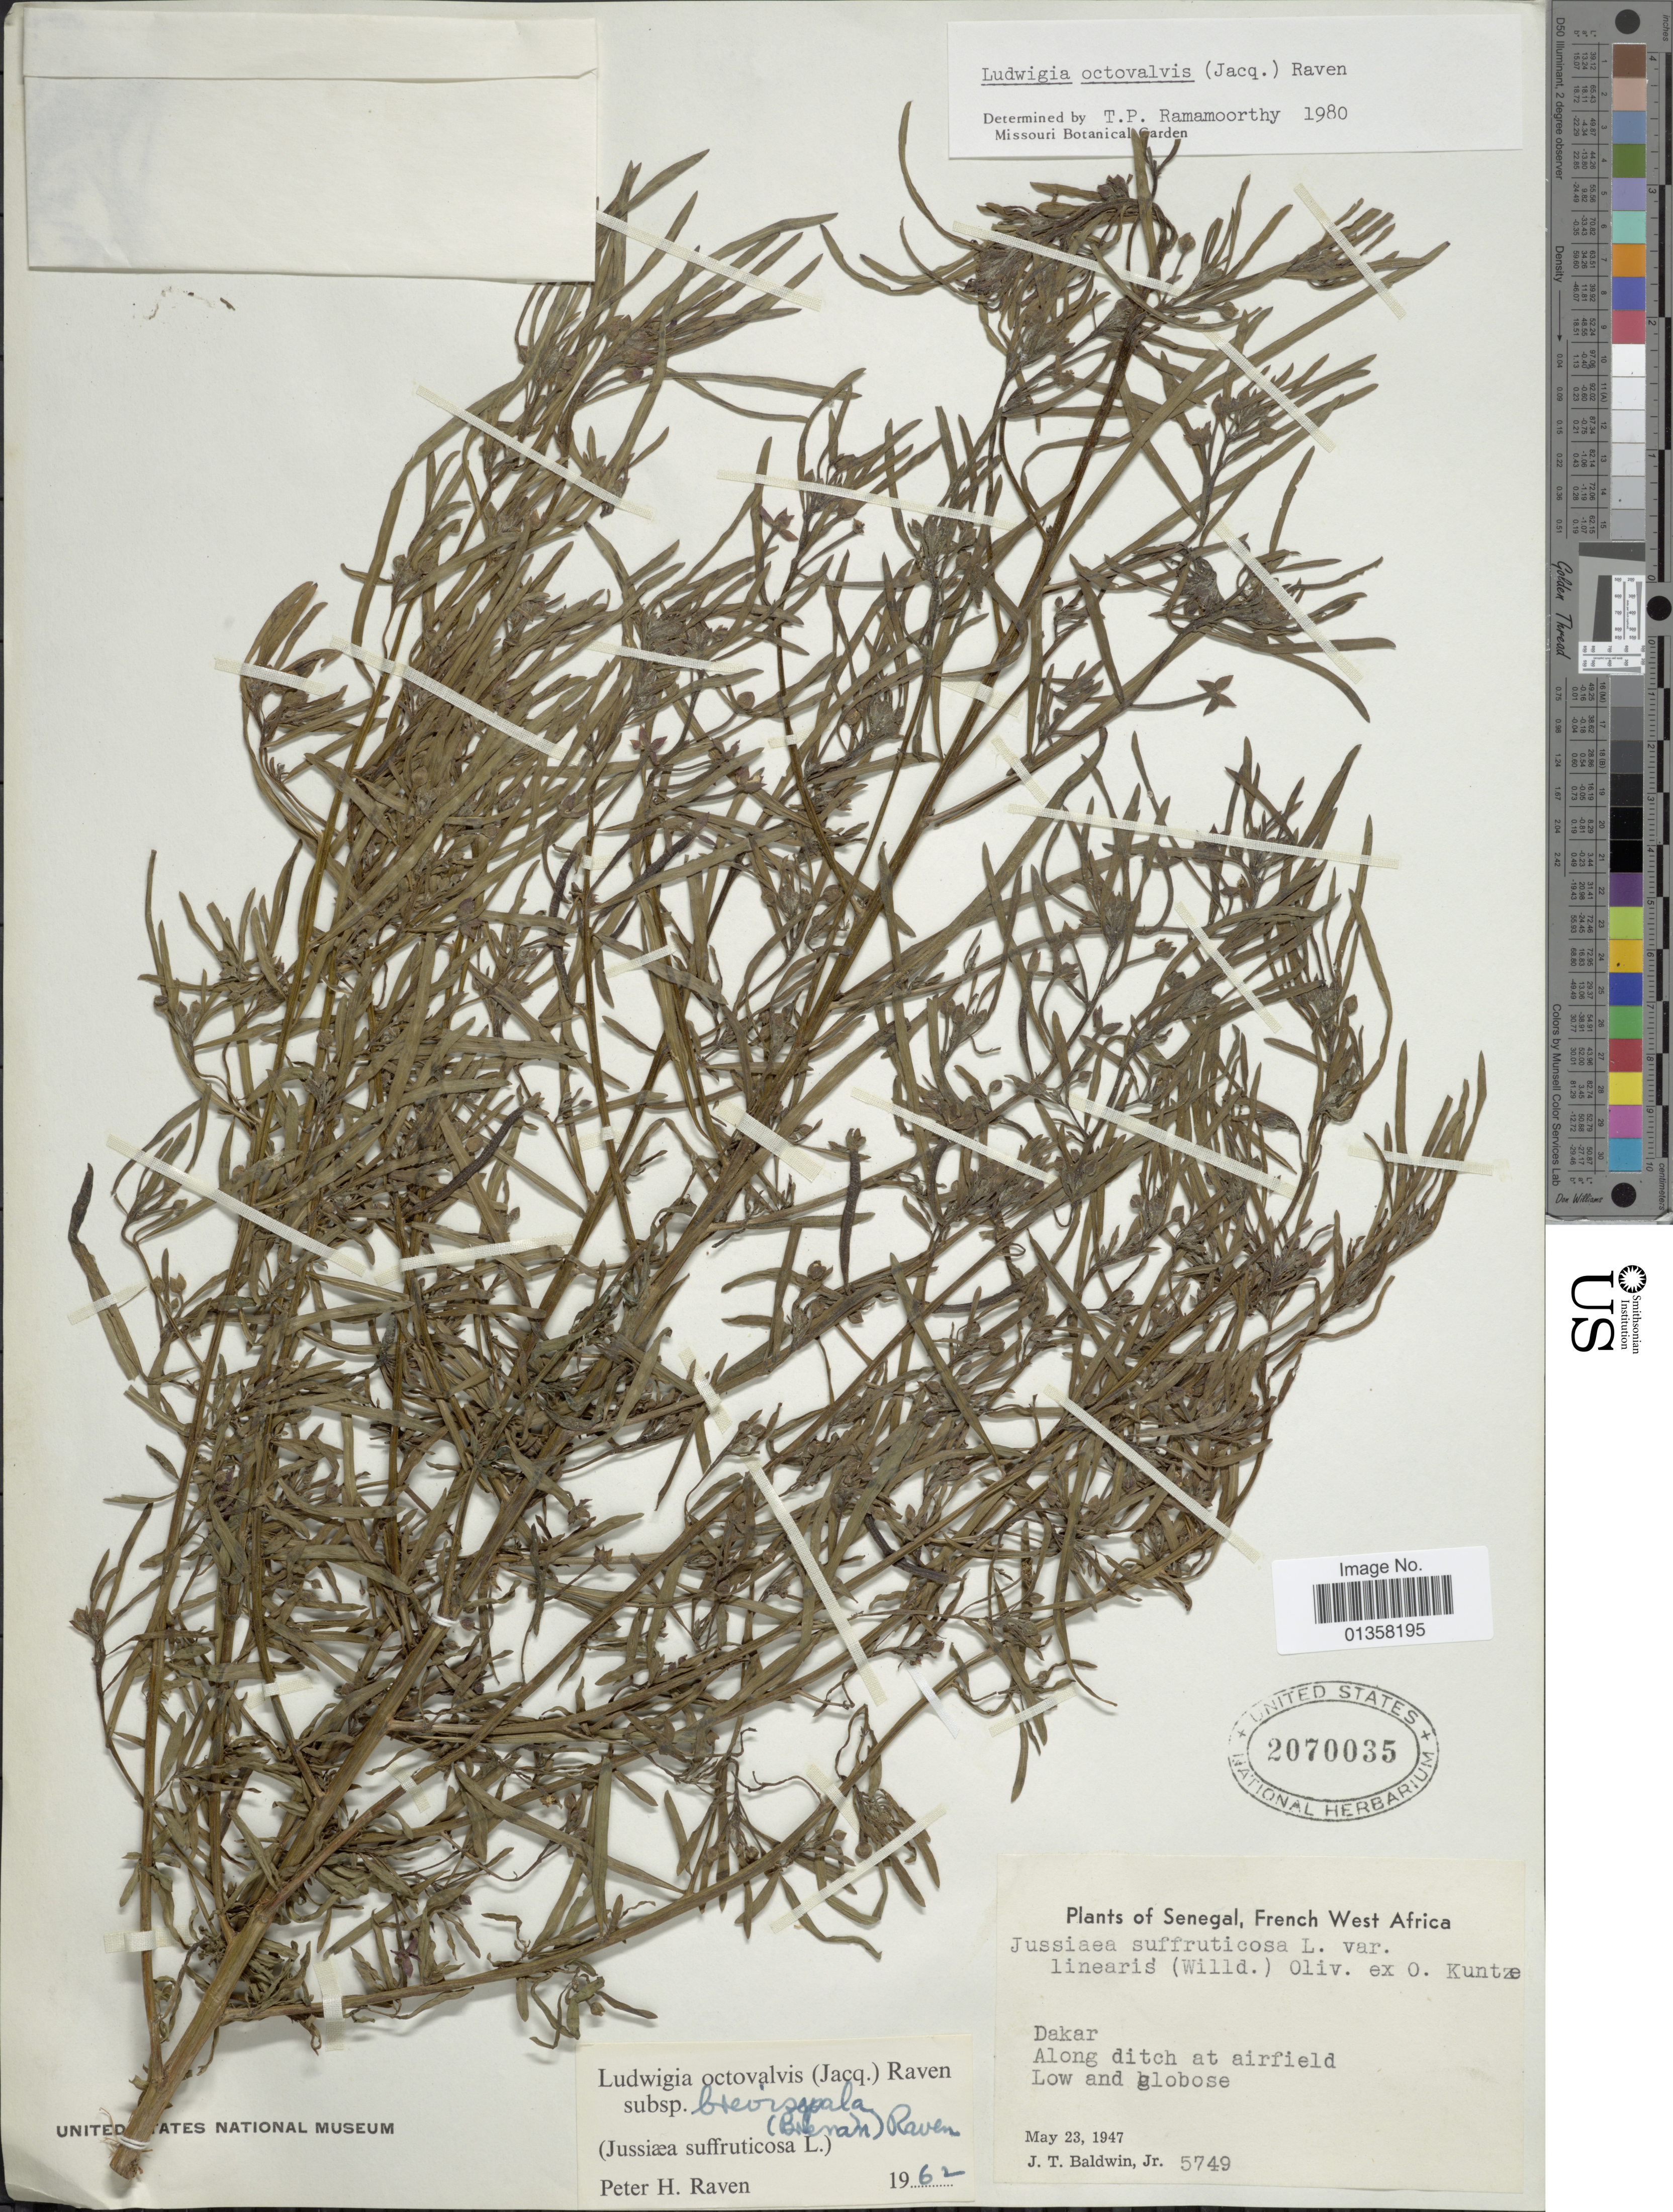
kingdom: Plantae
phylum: Tracheophyta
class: Magnoliopsida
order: Myrtales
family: Onagraceae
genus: Ludwigia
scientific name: Ludwigia octovalvis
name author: (Jacq.) P.H. Raven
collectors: J. T. Baldwin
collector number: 5749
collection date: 1947-05-23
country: Senegal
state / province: Dakar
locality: French West Africa, Along ditch at airfield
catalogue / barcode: US 2070035